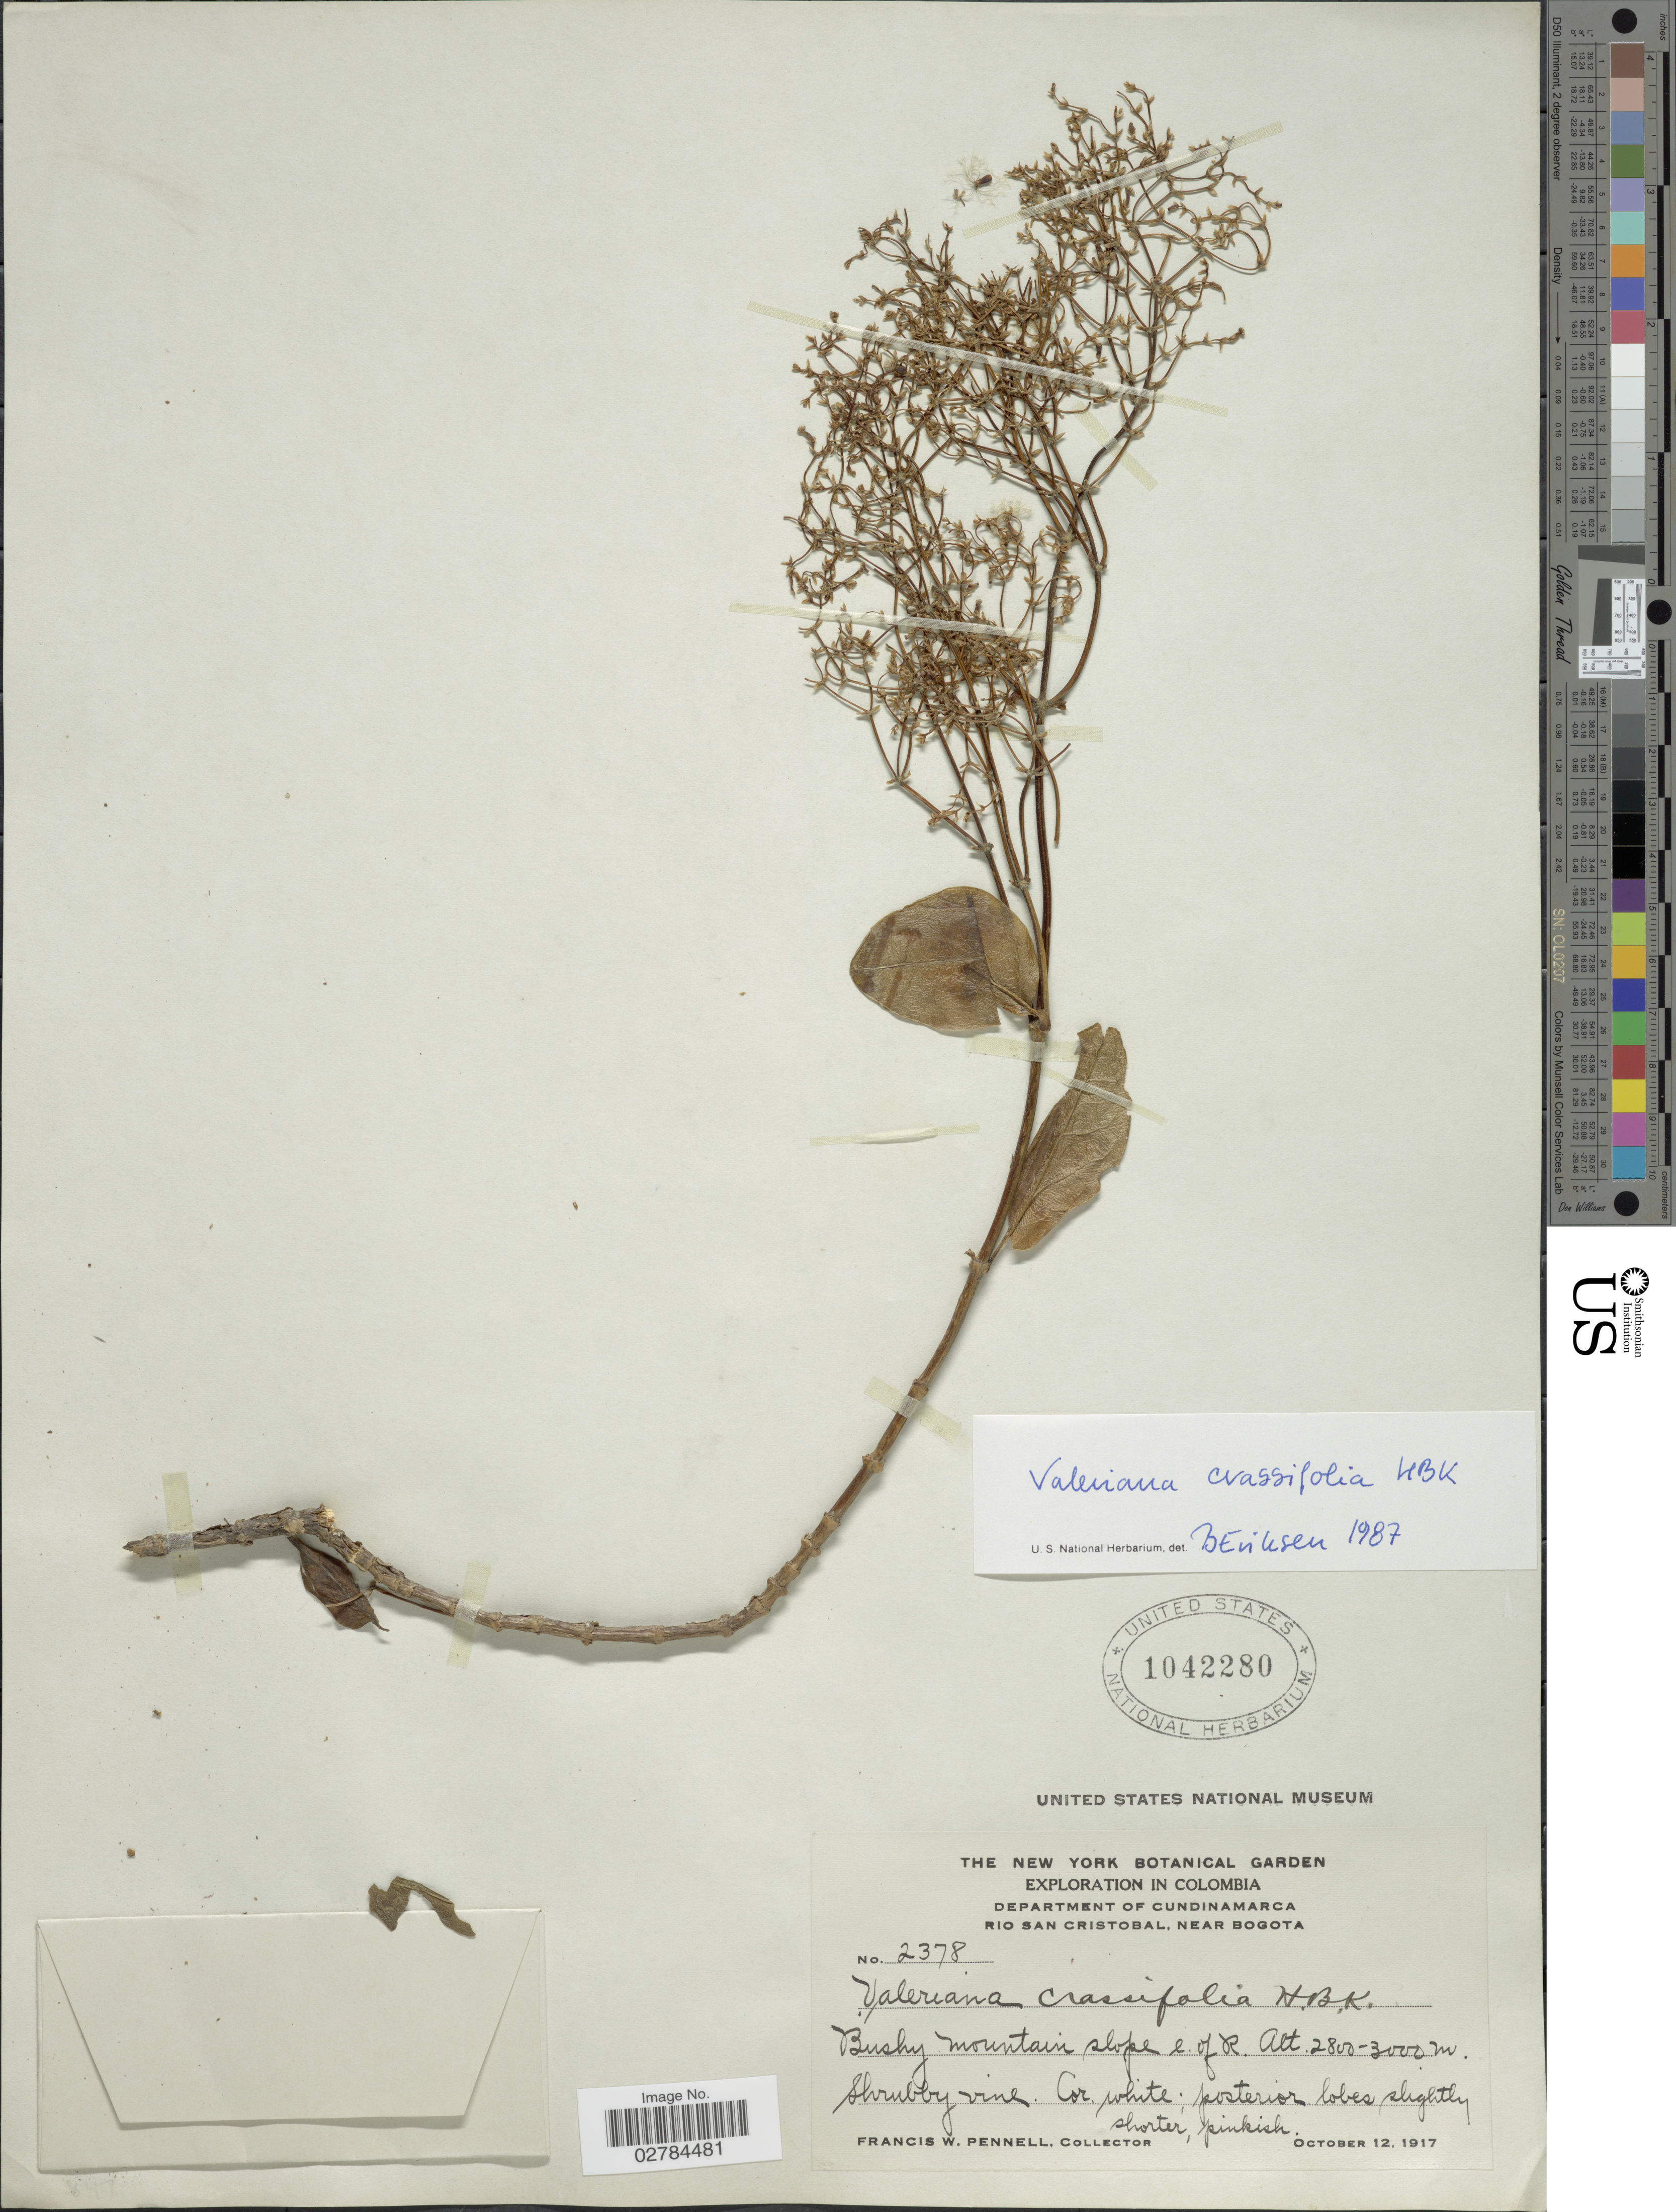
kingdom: Plantae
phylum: Tracheophyta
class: Magnoliopsida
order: Dipsacales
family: Caprifoliaceae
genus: Valeriana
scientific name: Valeriana crassifolia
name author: Kunth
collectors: F. W. Pennell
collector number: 2378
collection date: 1917-10-12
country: Colombia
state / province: Cundinamarca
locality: Department of Cundinamarca. Rio San Cristobal, near Bogota.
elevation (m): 2800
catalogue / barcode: US 1042280